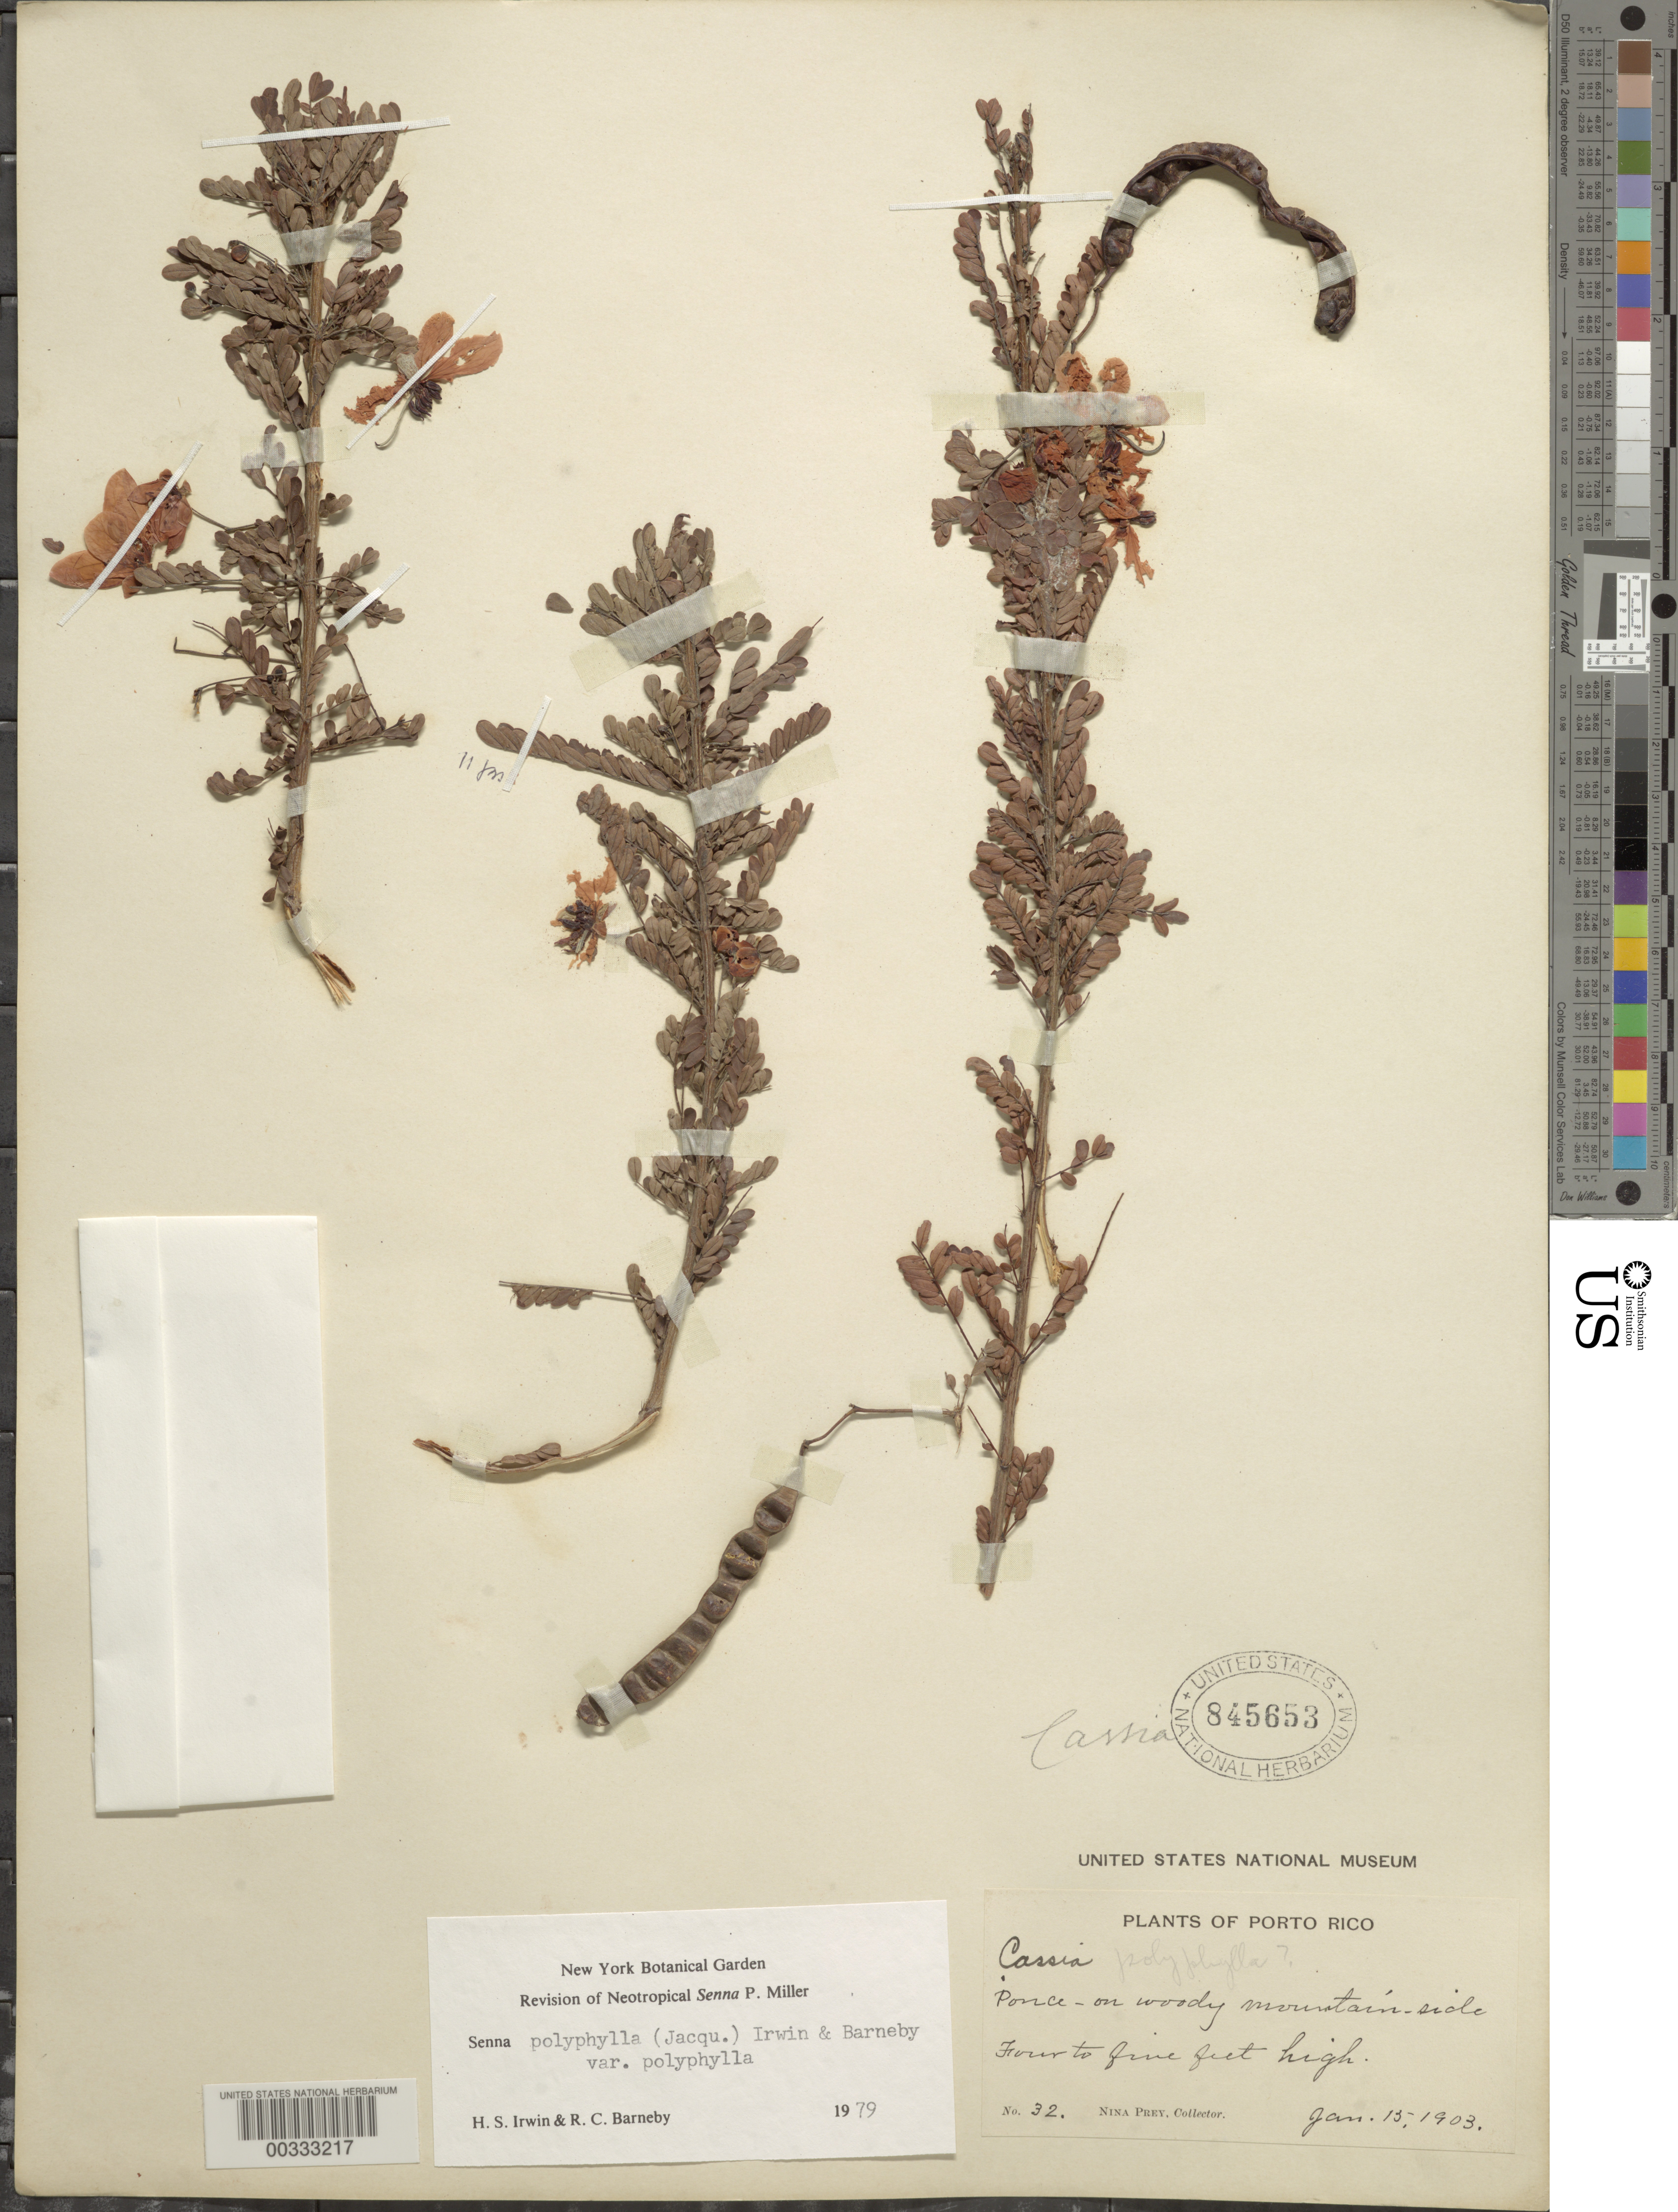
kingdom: Plantae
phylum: Tracheophyta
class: Magnoliopsida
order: Fabales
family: Fabaceae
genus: Senna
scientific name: Senna polyphylla var. polyphylla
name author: (Jacq.) H.S. Irwin & Barneby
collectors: N. Prey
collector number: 32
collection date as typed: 15 Jan 1903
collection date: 1903-01-15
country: Puerto Rico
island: Greater Antilles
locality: Ponce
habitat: Woody mountainsides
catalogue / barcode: US 845653